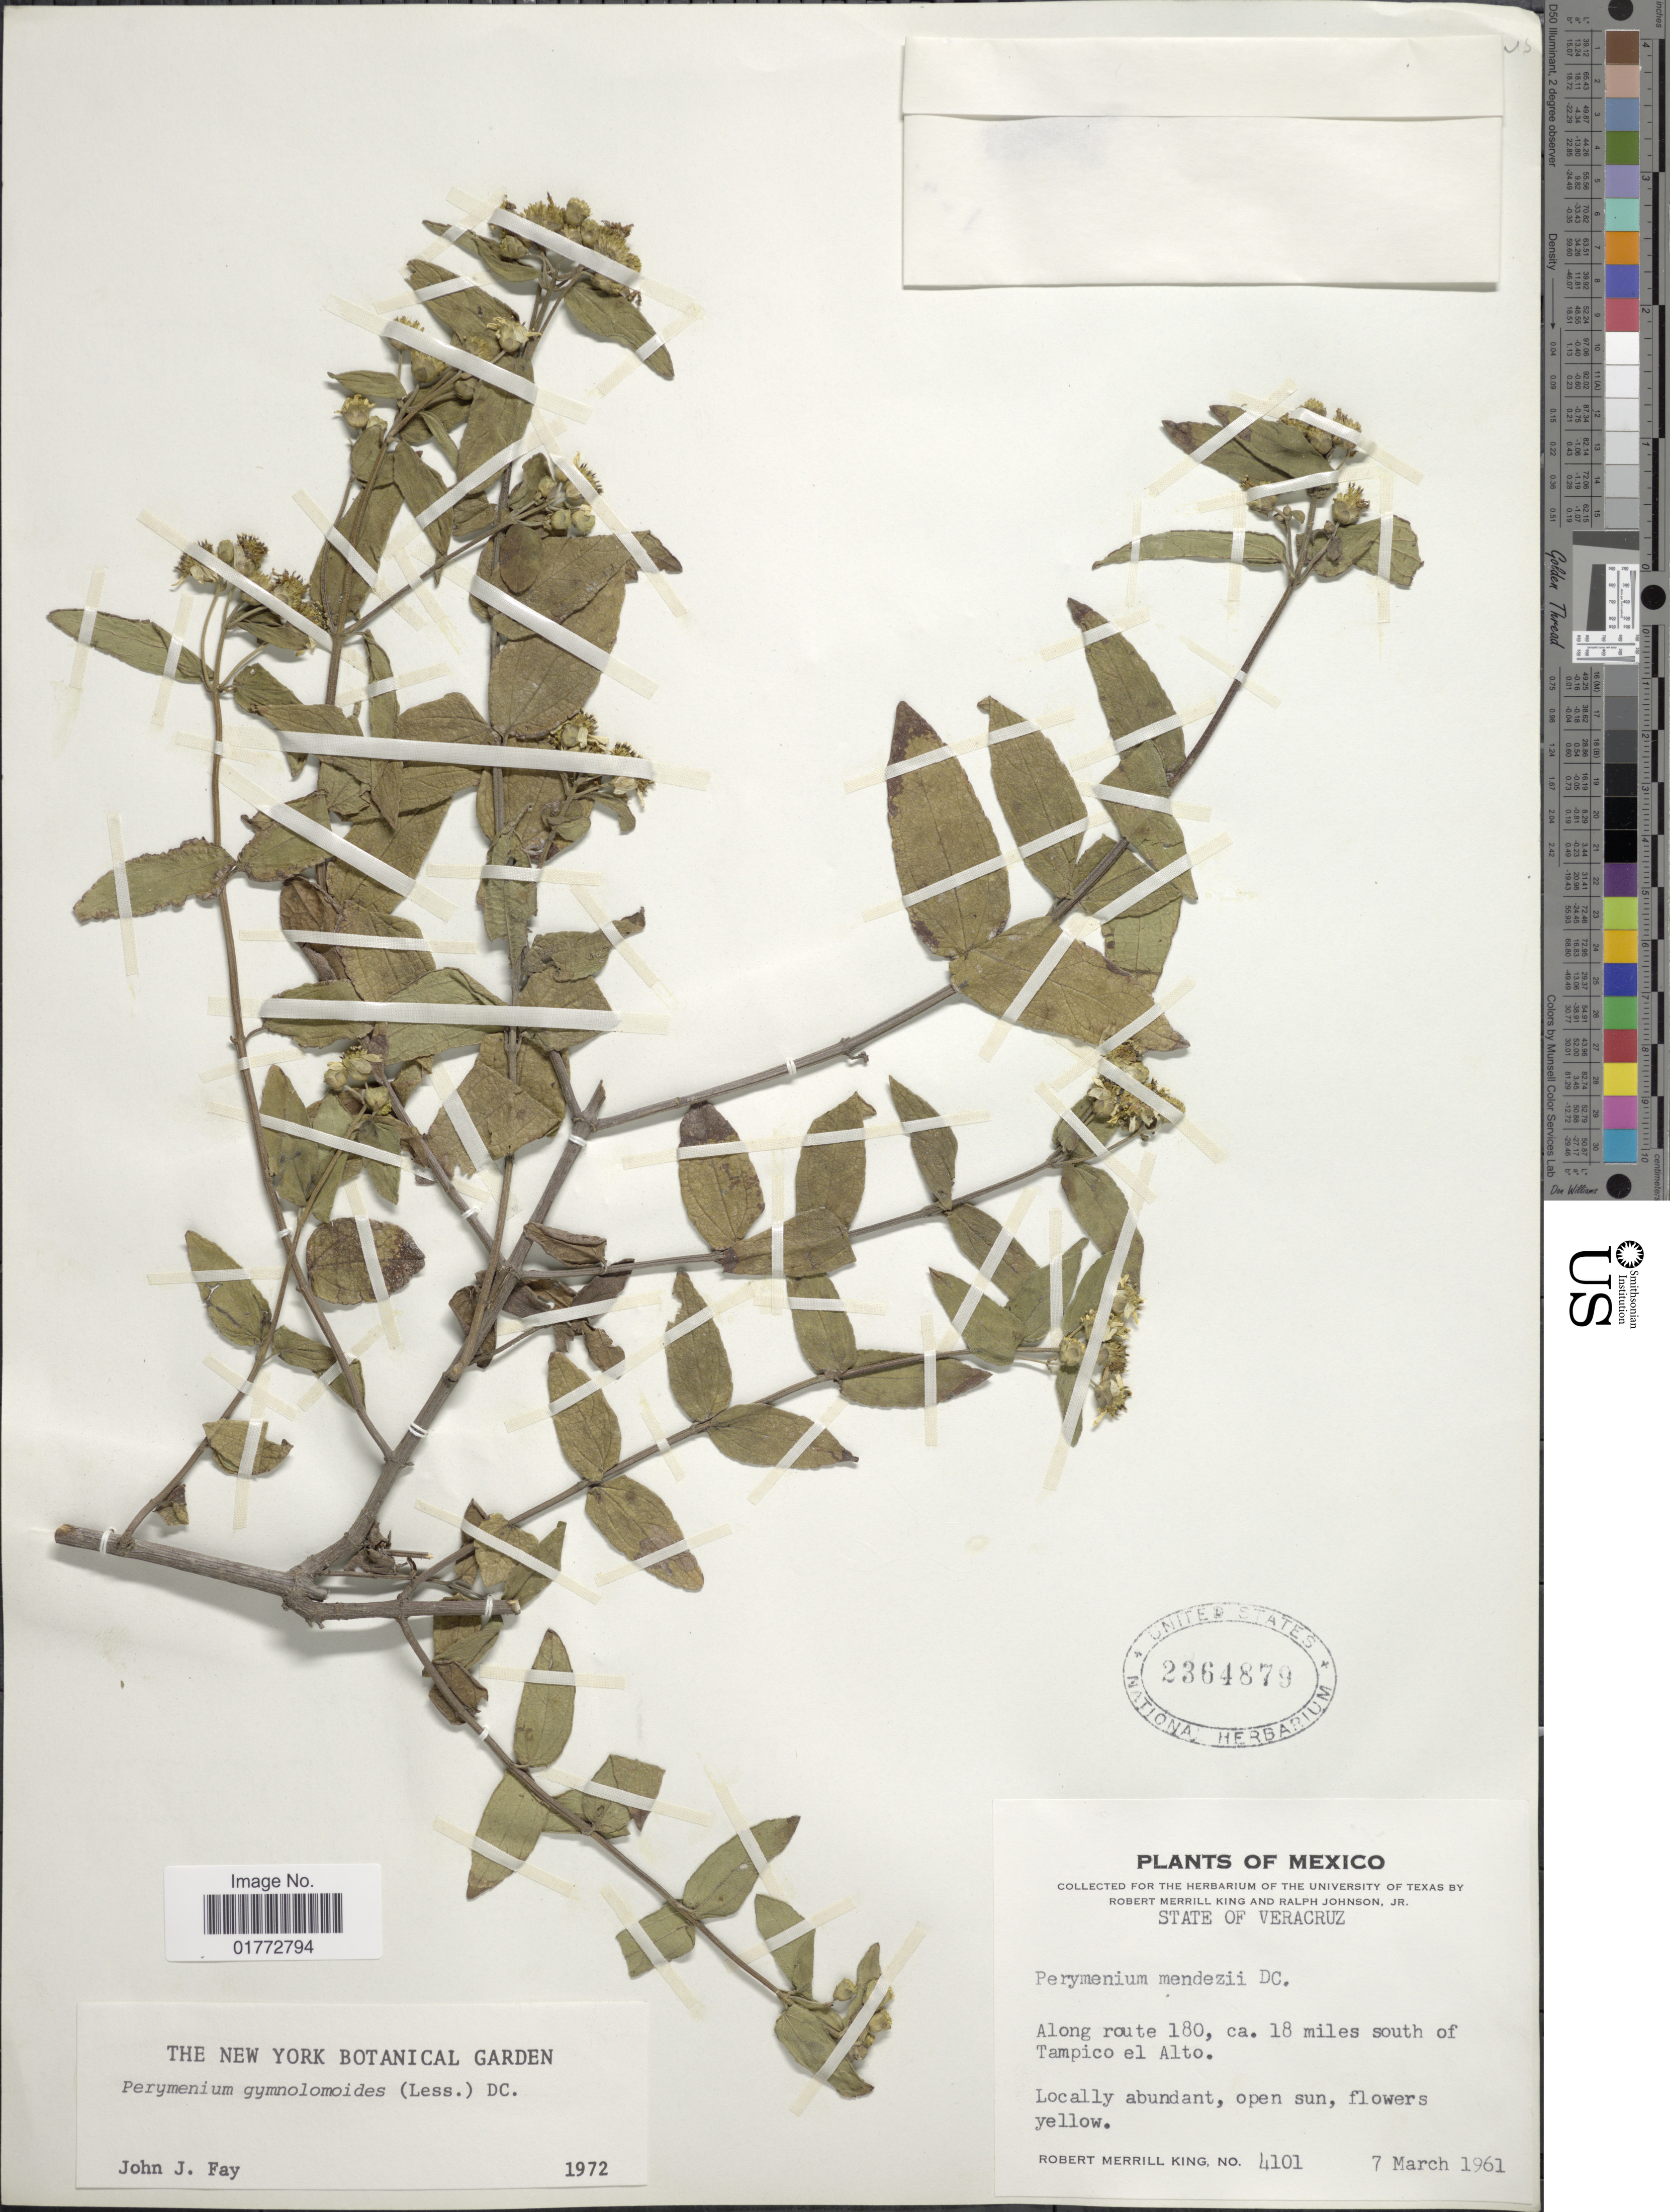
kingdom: Plantae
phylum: Tracheophyta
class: Magnoliopsida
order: Asterales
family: Asteraceae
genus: Perymenium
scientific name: Perymenium gymnolomoides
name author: (Less.) DC.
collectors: R. M. King & R. Johnson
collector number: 4101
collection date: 1961-03-07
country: Mexico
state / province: Veracruz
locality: Along route 180, ca. 18 miles south of Tampico el Alto.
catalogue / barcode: US 2364879